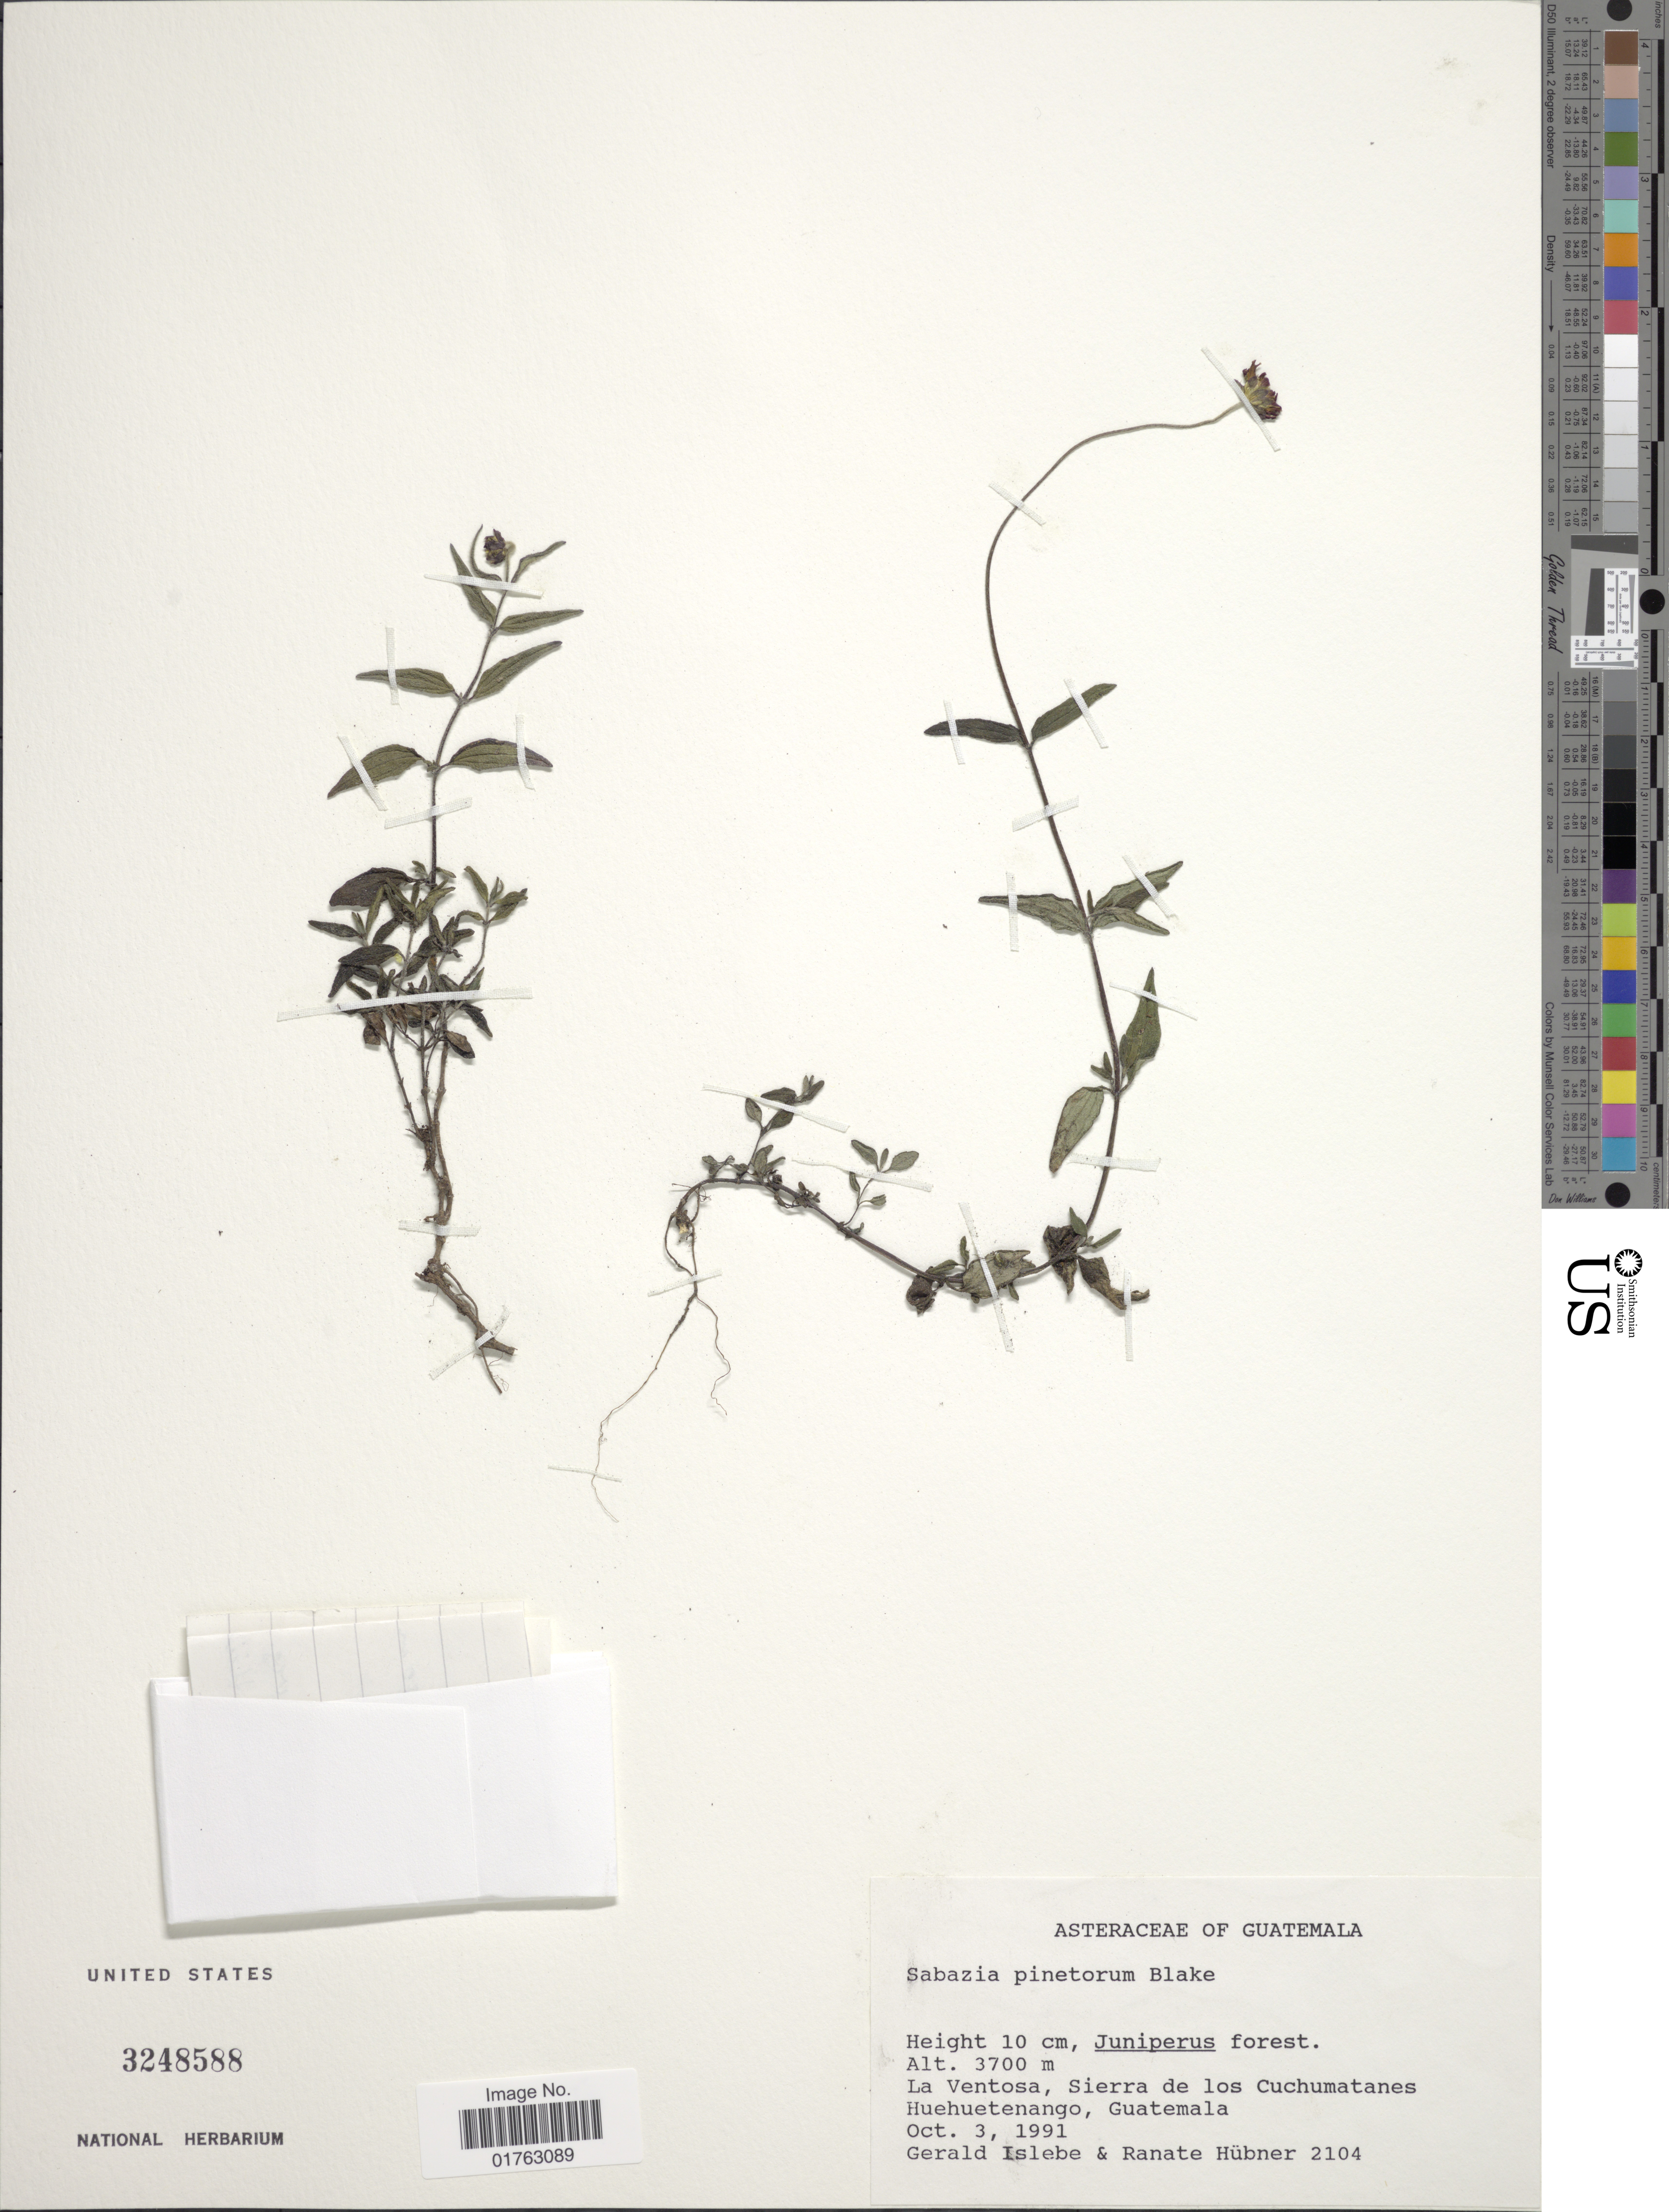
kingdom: Plantae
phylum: Tracheophyta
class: Magnoliopsida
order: Asterales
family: Asteraceae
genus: Sabazia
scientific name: Sabazia pinetorum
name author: S.F. Blake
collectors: G. Islebe & R. Hubner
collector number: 2104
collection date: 1991-10-03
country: Guatemala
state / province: Huehuetenango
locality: La Ventosa, Sierra de los Cuchumatanes, Huehuetenango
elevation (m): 3700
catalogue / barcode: US 3248588